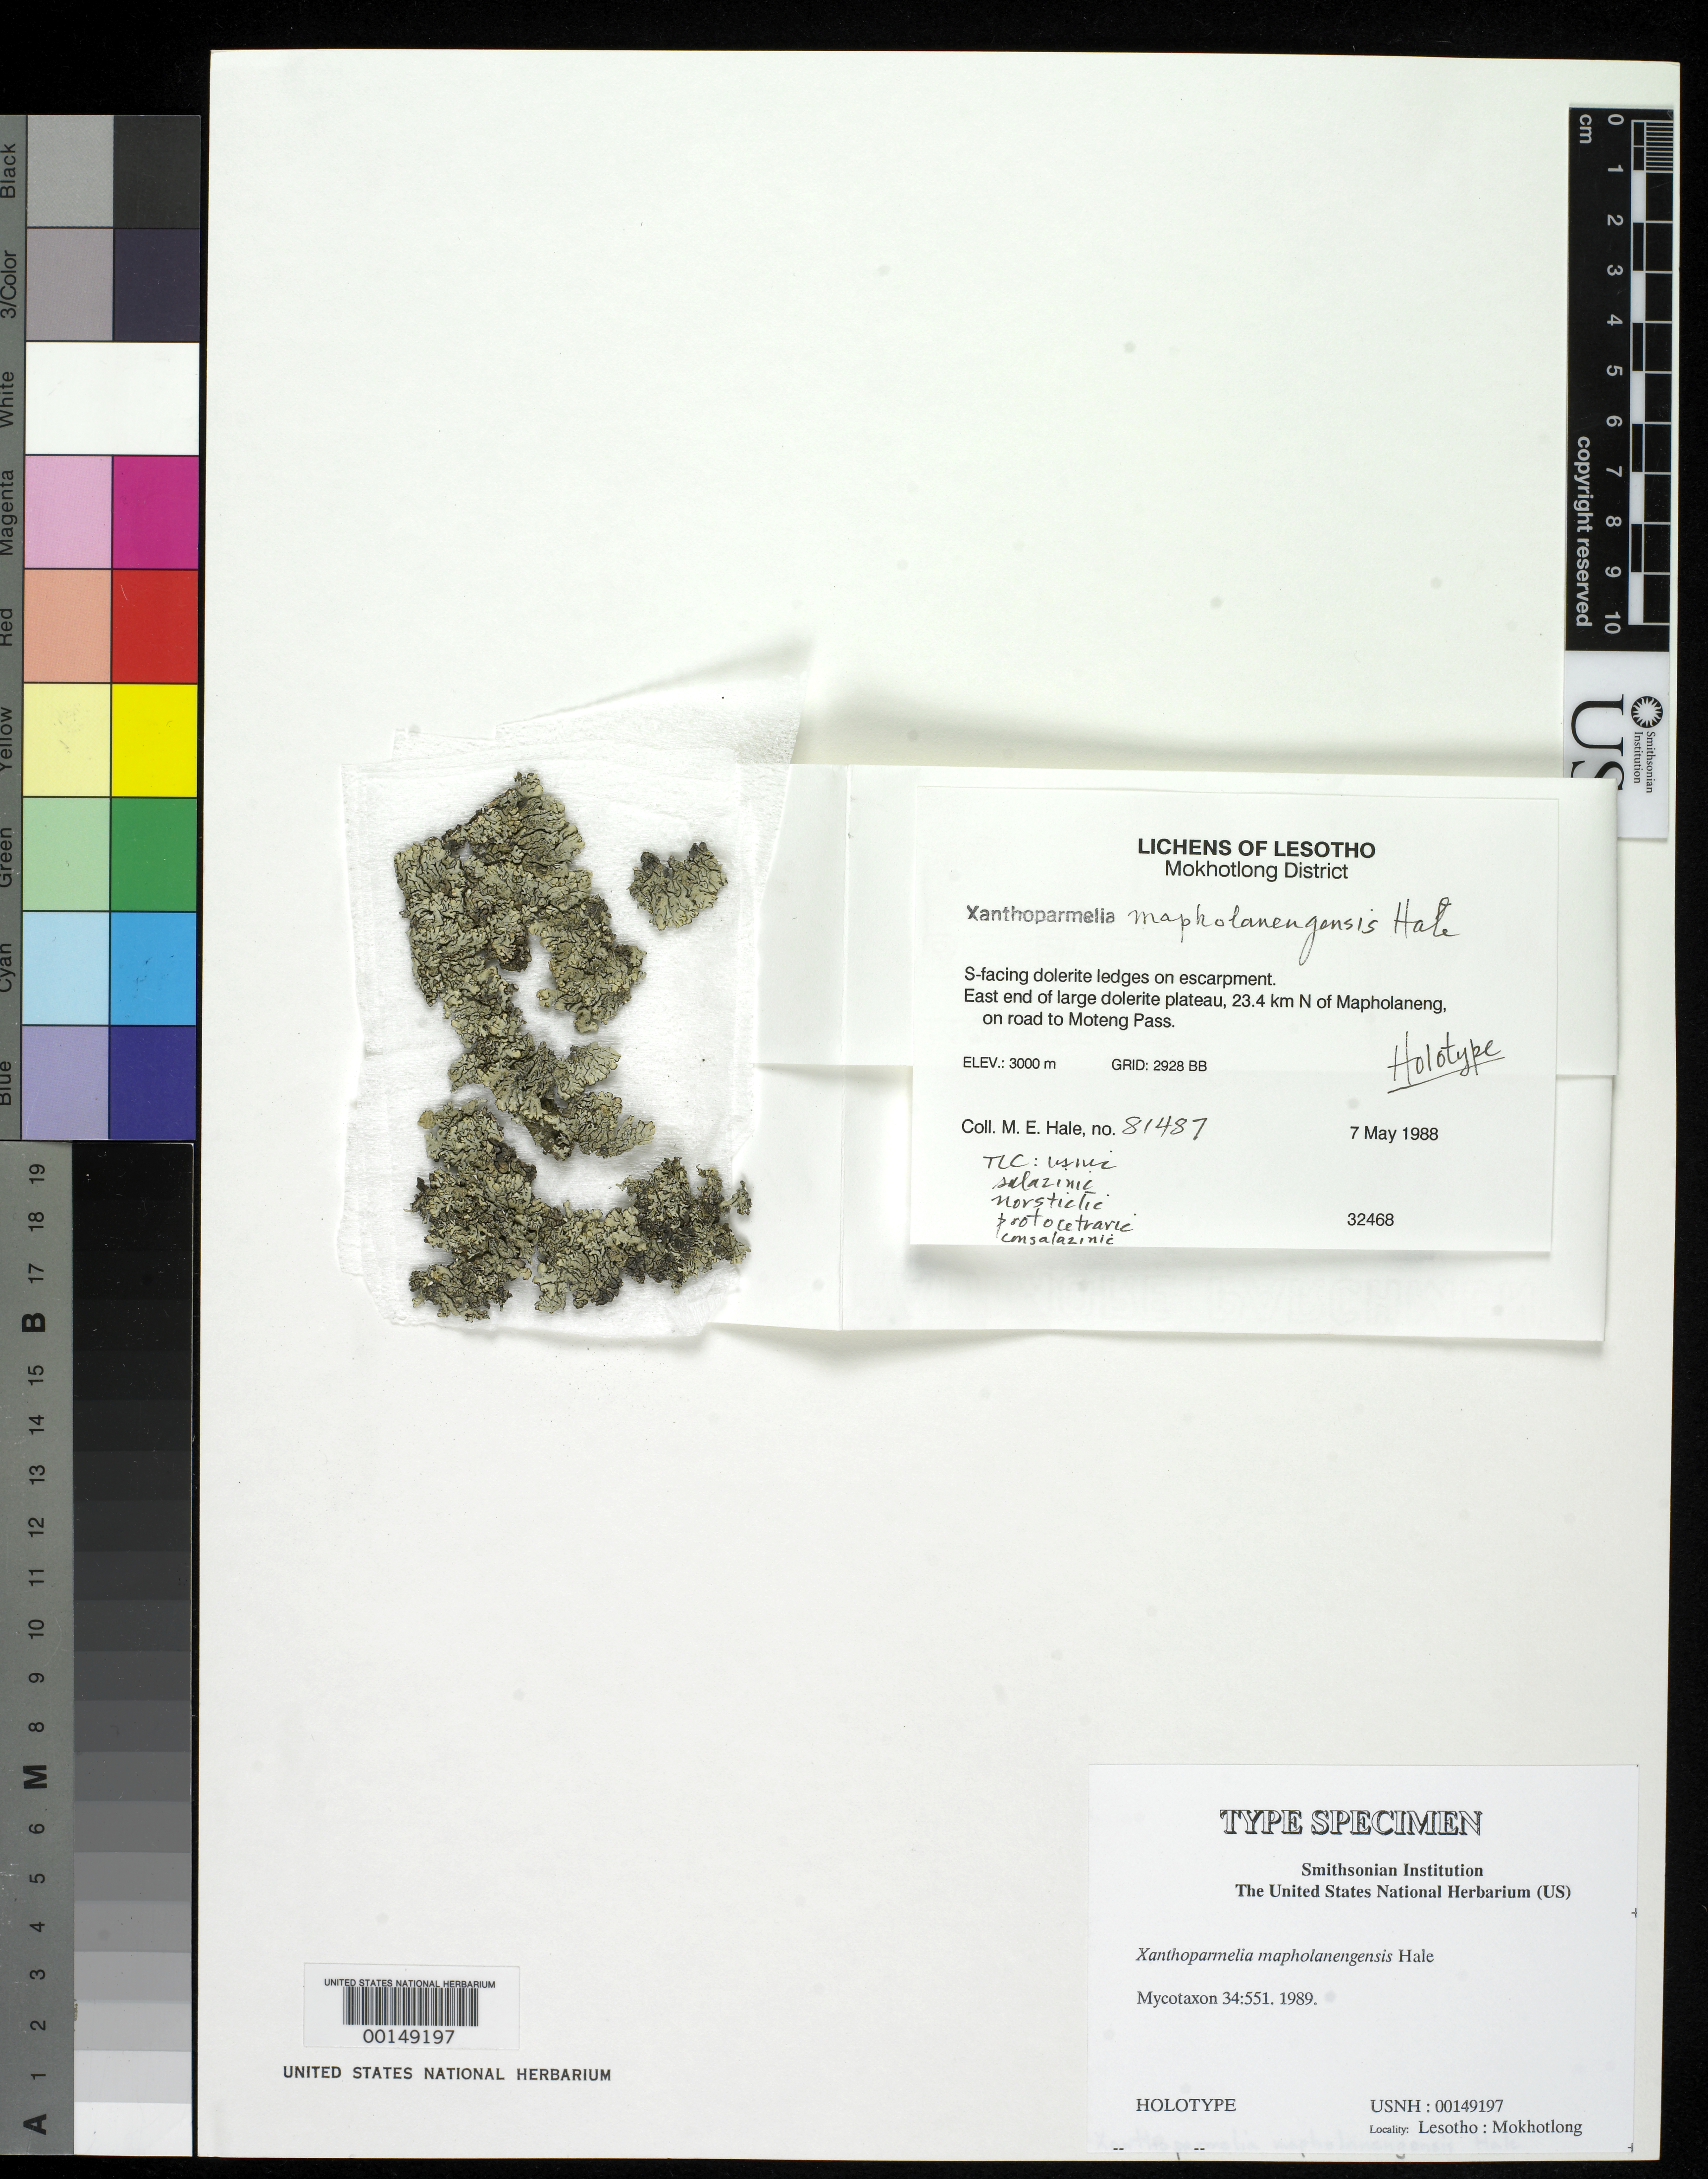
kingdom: Fungi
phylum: Ascomycota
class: Lecanoromycetes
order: Lecanorales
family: Parmeliaceae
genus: Xanthoparmelia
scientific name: Xanthoparmelia mapholanengensis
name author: Hale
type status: Holotype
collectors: M. Hale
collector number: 81487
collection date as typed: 07 May 1988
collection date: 1988-05-07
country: Lesotho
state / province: Mokhotlong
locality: E end of large dolerite plateau, 23.4 km N of Mapholaneng, on road to Moteng Pass, Grid 2928 BB, S-facing dolerite ledge.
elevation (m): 3000